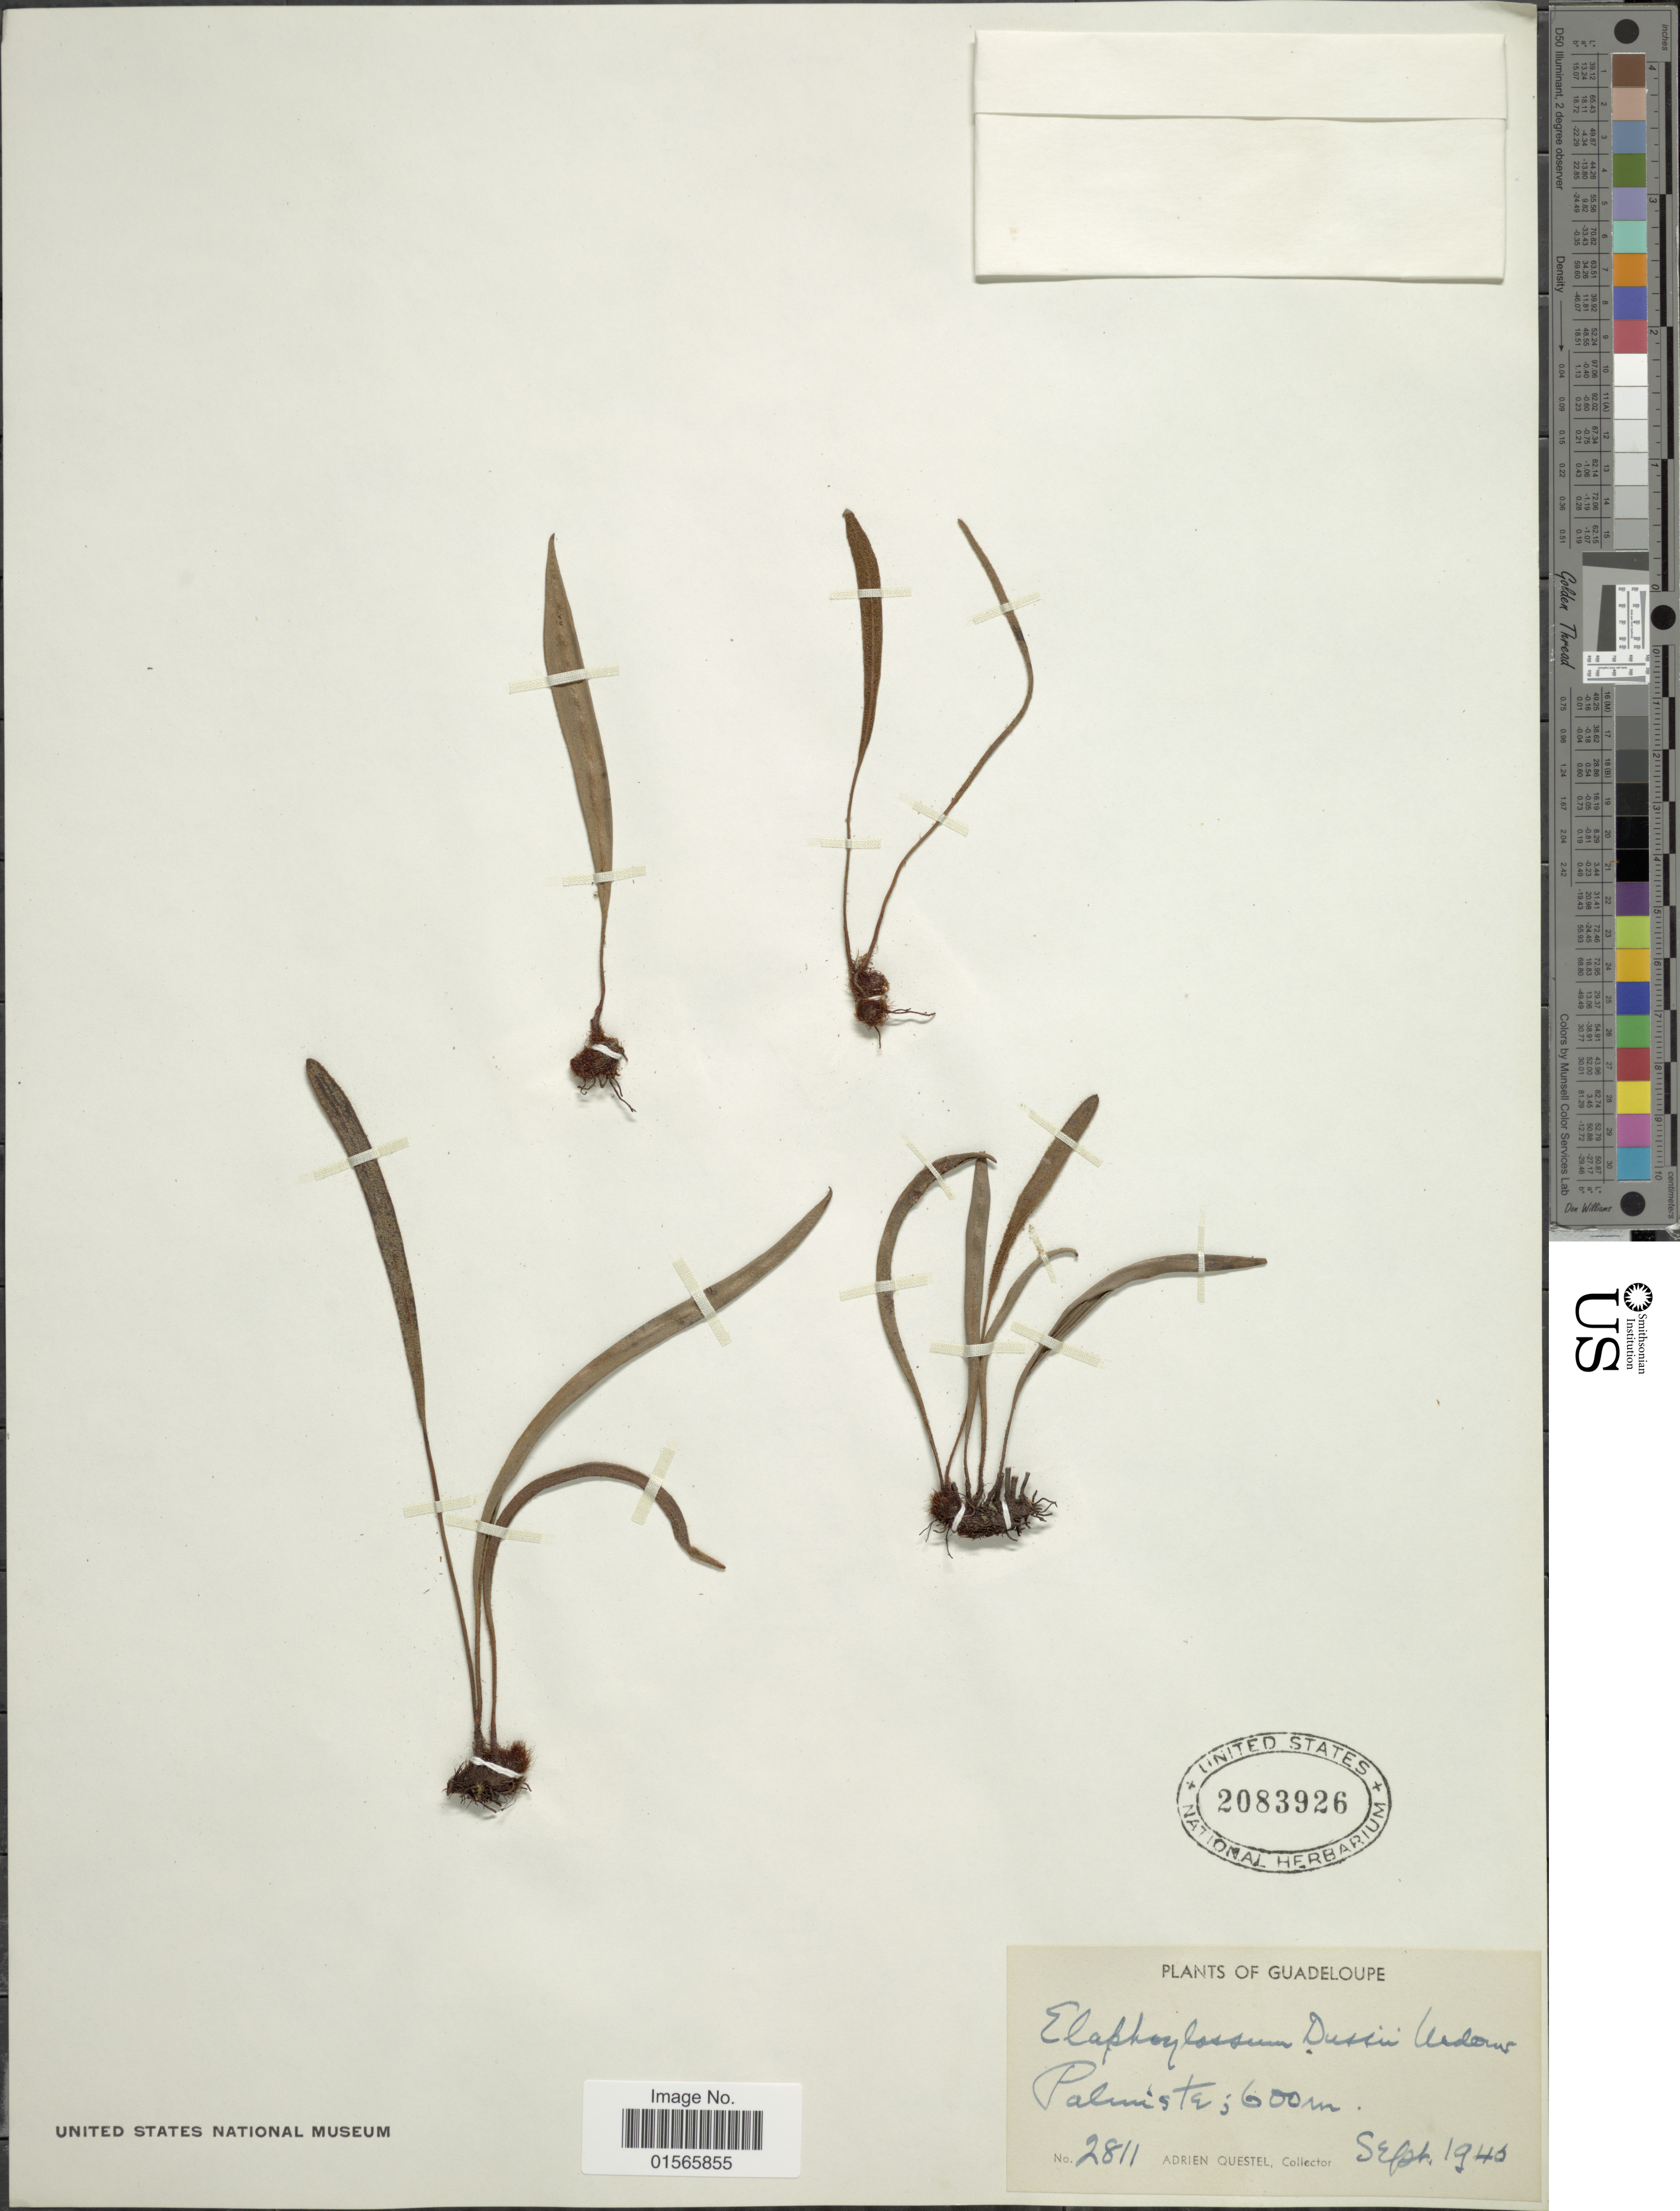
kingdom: Plantae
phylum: Tracheophyta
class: Polypodiopsida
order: Polypodiales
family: Dryopteridaceae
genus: Elaphoglossum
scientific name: Elaphoglossum petiolatum var. dussii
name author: (Underw. ex Maxon) Proctor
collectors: A. Questel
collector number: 2811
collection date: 1945-09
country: Guadeloupe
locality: Palmista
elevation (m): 600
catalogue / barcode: US 2083926